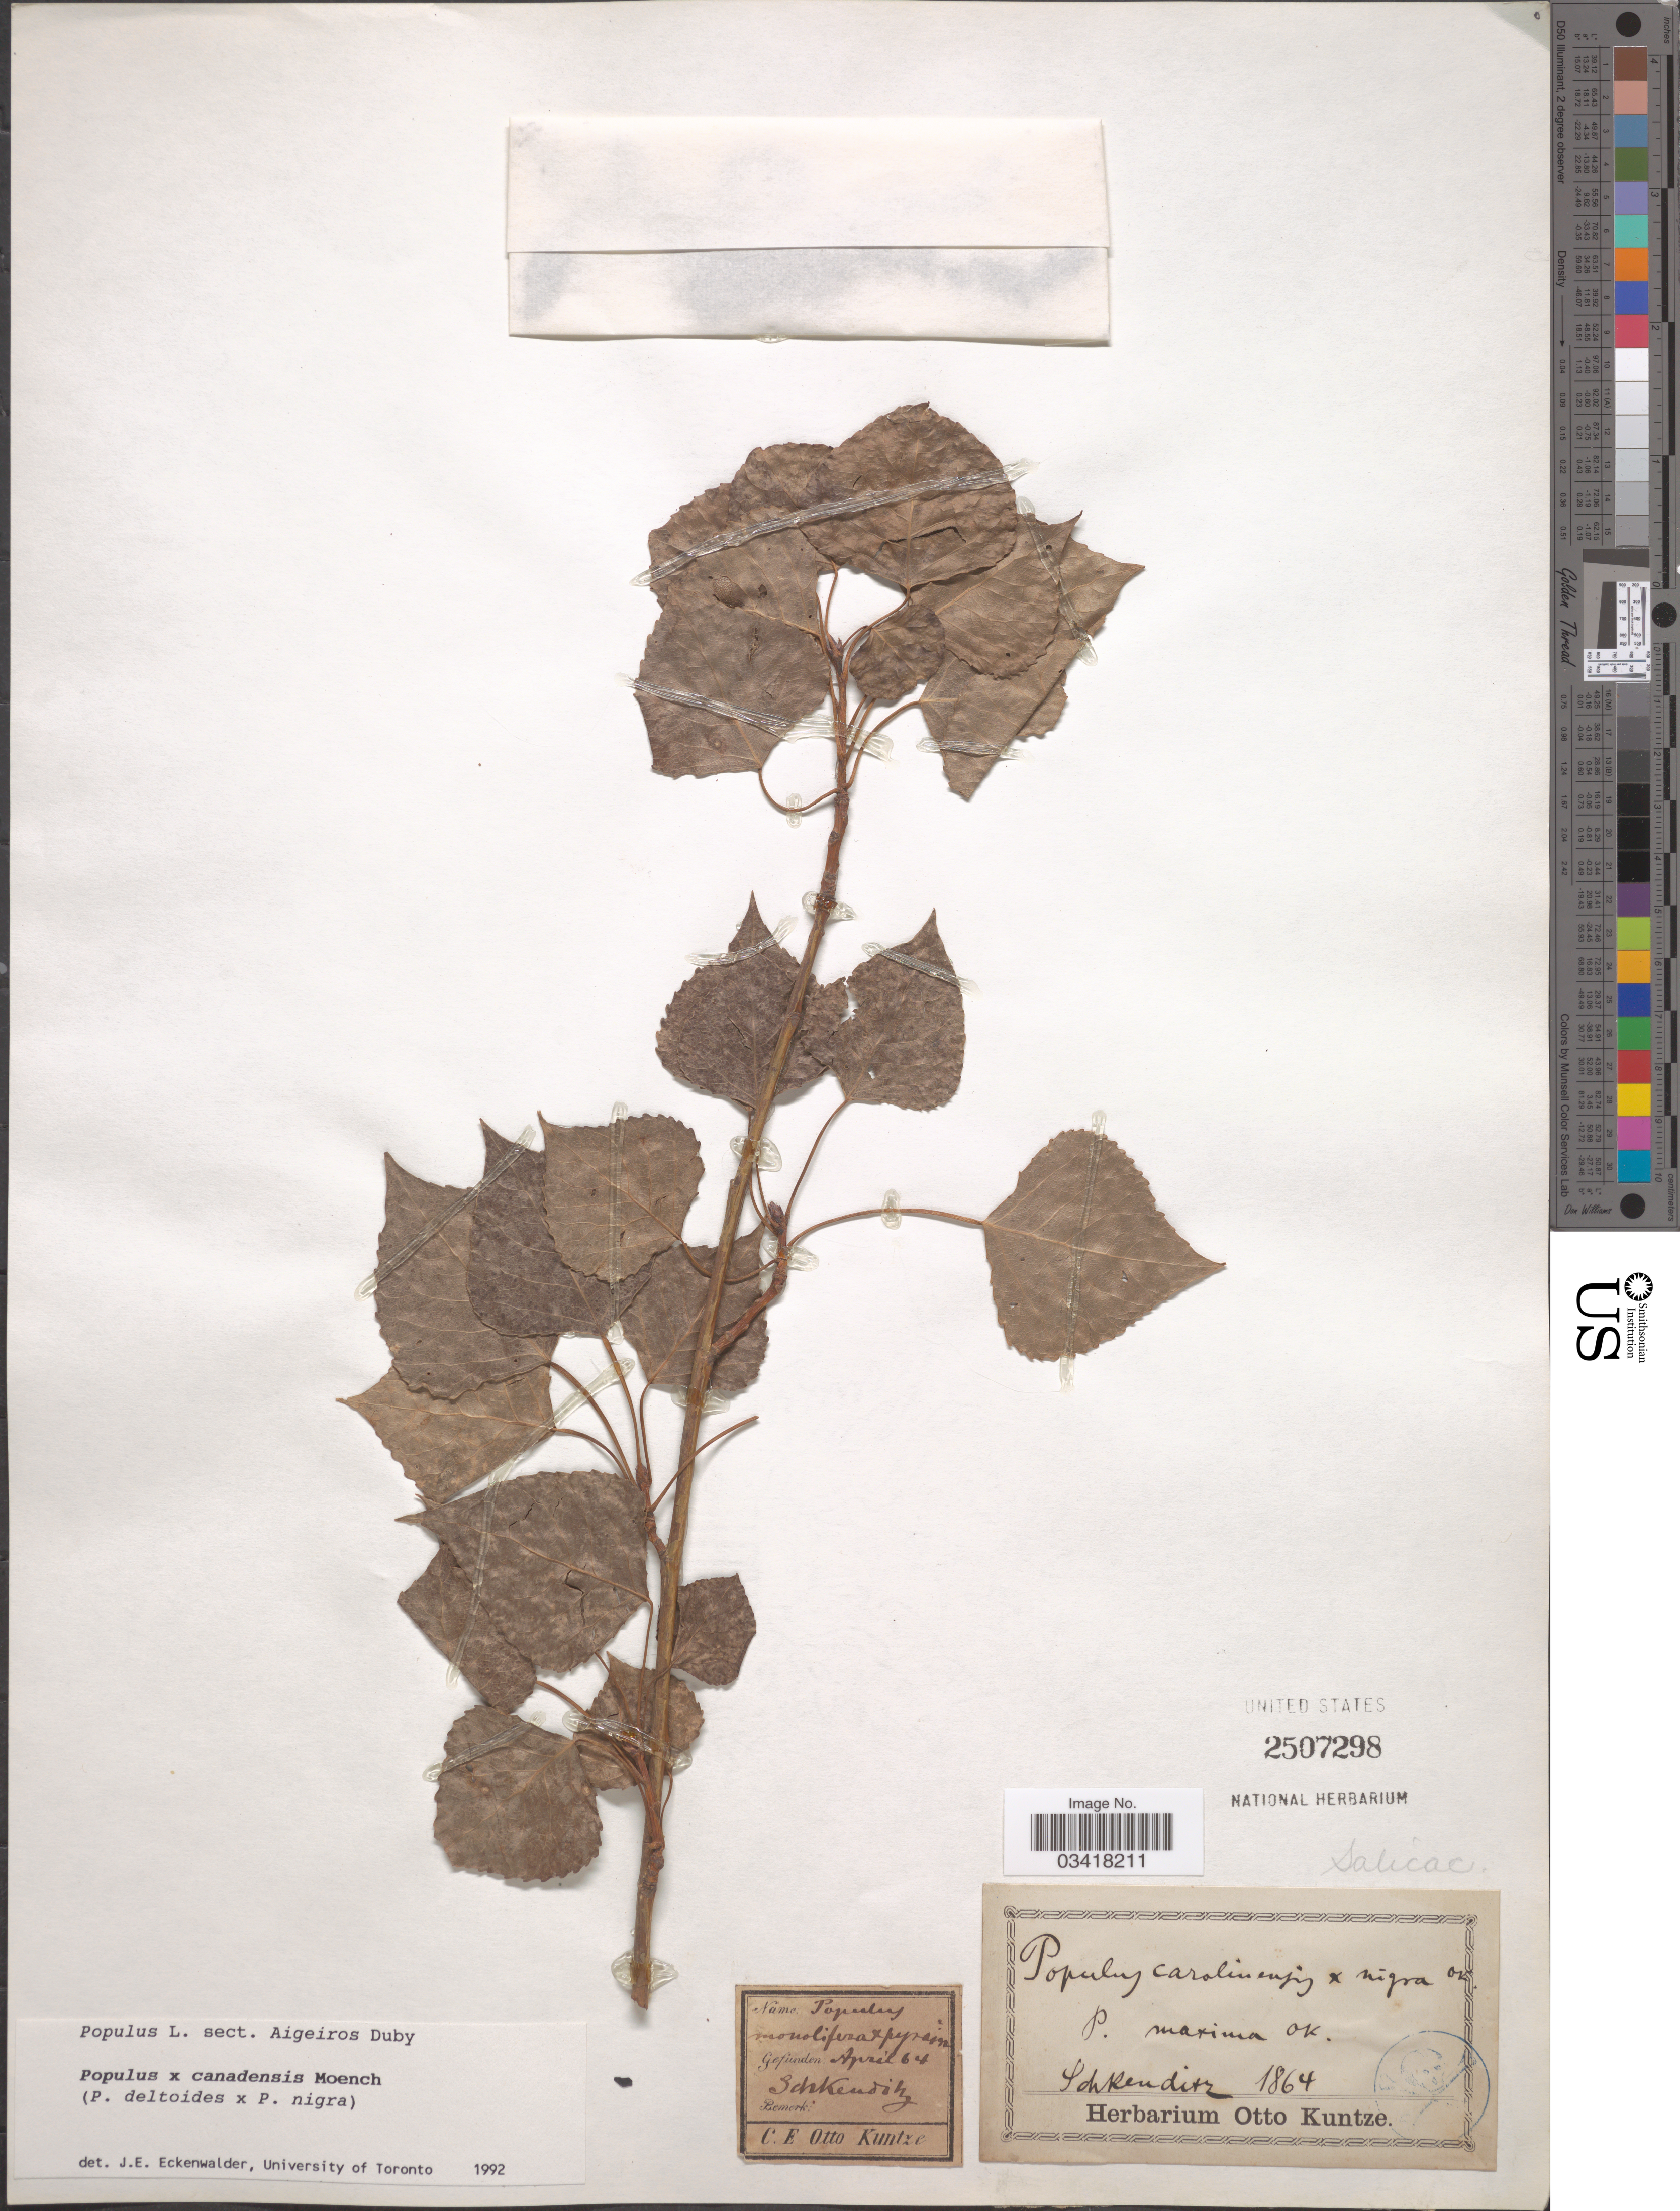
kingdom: Plantae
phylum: Tracheophyta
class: Magnoliopsida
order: Malpighiales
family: Salicaceae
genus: Populus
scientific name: Populus canadensis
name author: Moench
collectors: C.E.O. Kuntze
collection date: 1864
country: Germany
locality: Schkeuditz.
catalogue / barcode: US 2507298